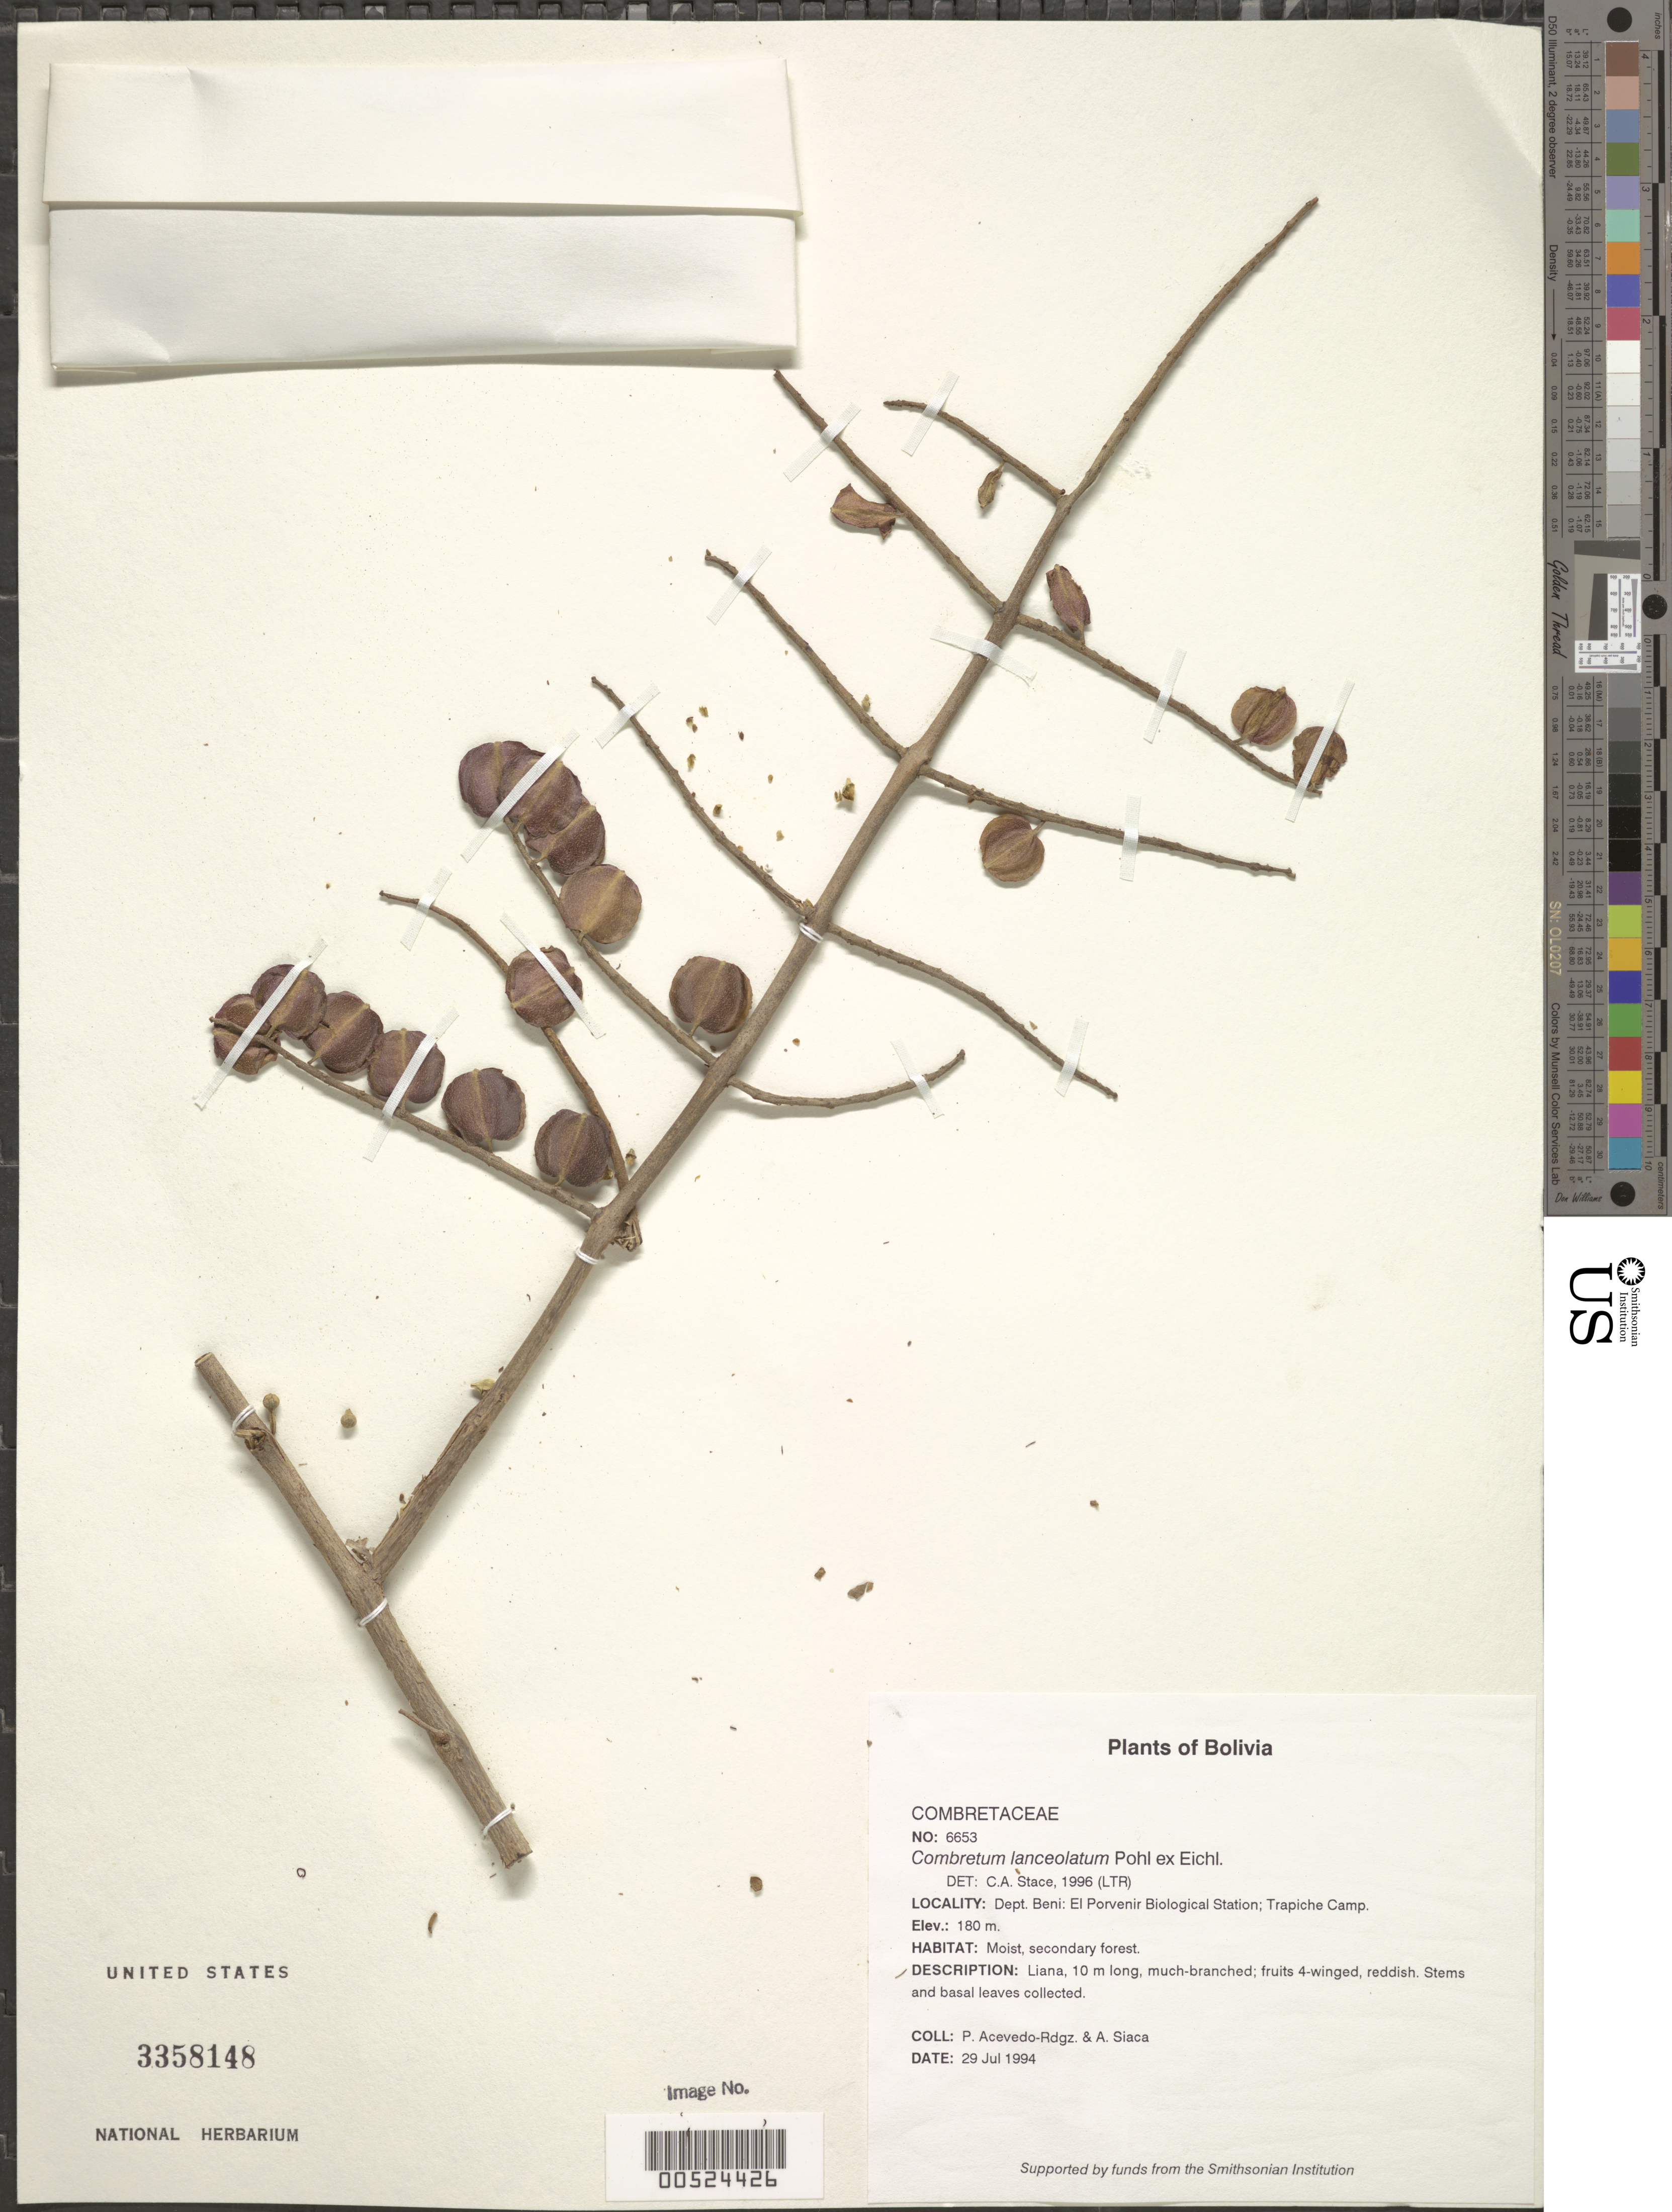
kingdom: Plantae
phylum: Tracheophyta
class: Magnoliopsida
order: Myrtales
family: Combretaceae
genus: Combretum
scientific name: Combretum lanceolatum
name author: Pohl ex Eichler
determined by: Stace, C. A.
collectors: P. Acevedo-Rodr. & A. Siaca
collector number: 6653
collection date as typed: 29 Jul 1994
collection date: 1994-07-29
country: Bolivia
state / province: Beni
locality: Depart. Beni, El Porvenir Biological Station. Trapiche Camp.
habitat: Moist, secondary forest.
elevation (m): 180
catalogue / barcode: US 3358148